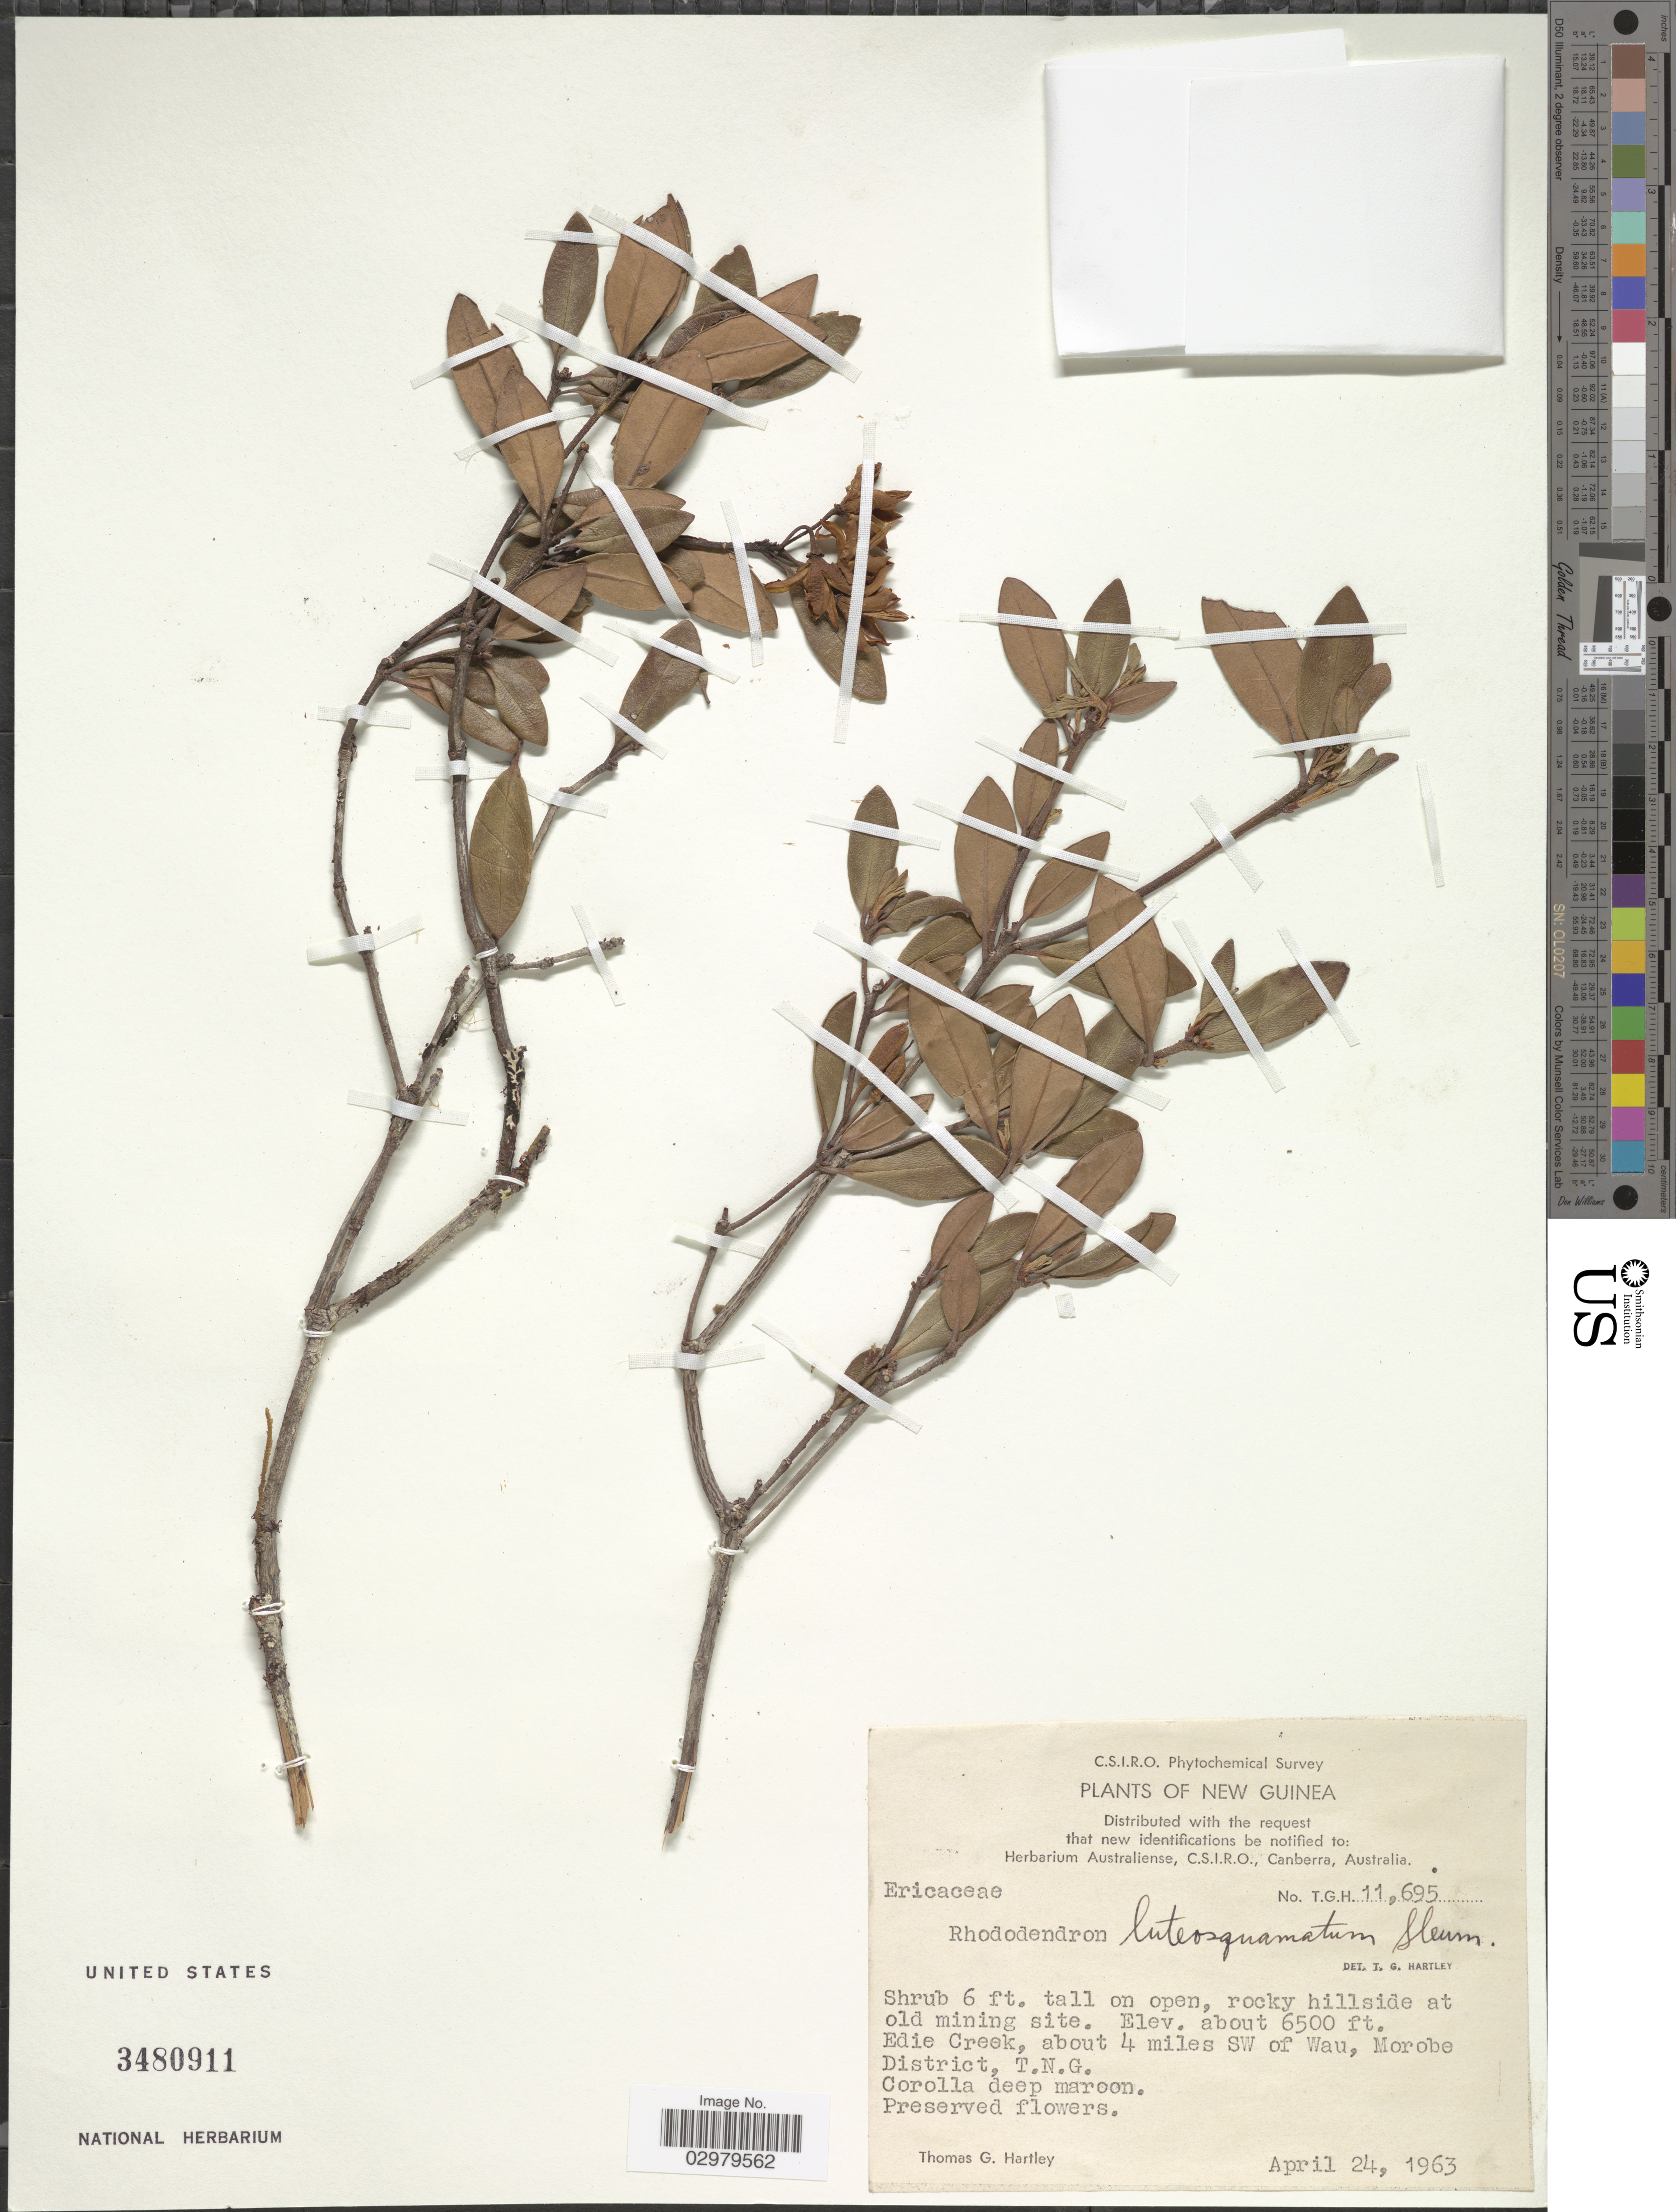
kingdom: Plantae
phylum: Tracheophyta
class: Magnoliopsida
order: Ericales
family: Ericaceae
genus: Rhododendron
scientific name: Rhododendron luteosquamatum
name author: Sleumer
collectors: T. G. Hartley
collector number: T.G.H.11695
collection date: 1963-04-24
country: Papua New Guinea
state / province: Morobe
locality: New Guinea. Edie Creek, about 4 miles SW of Wau, Morobe District, T.N.G.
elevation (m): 1981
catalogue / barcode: US 3480911